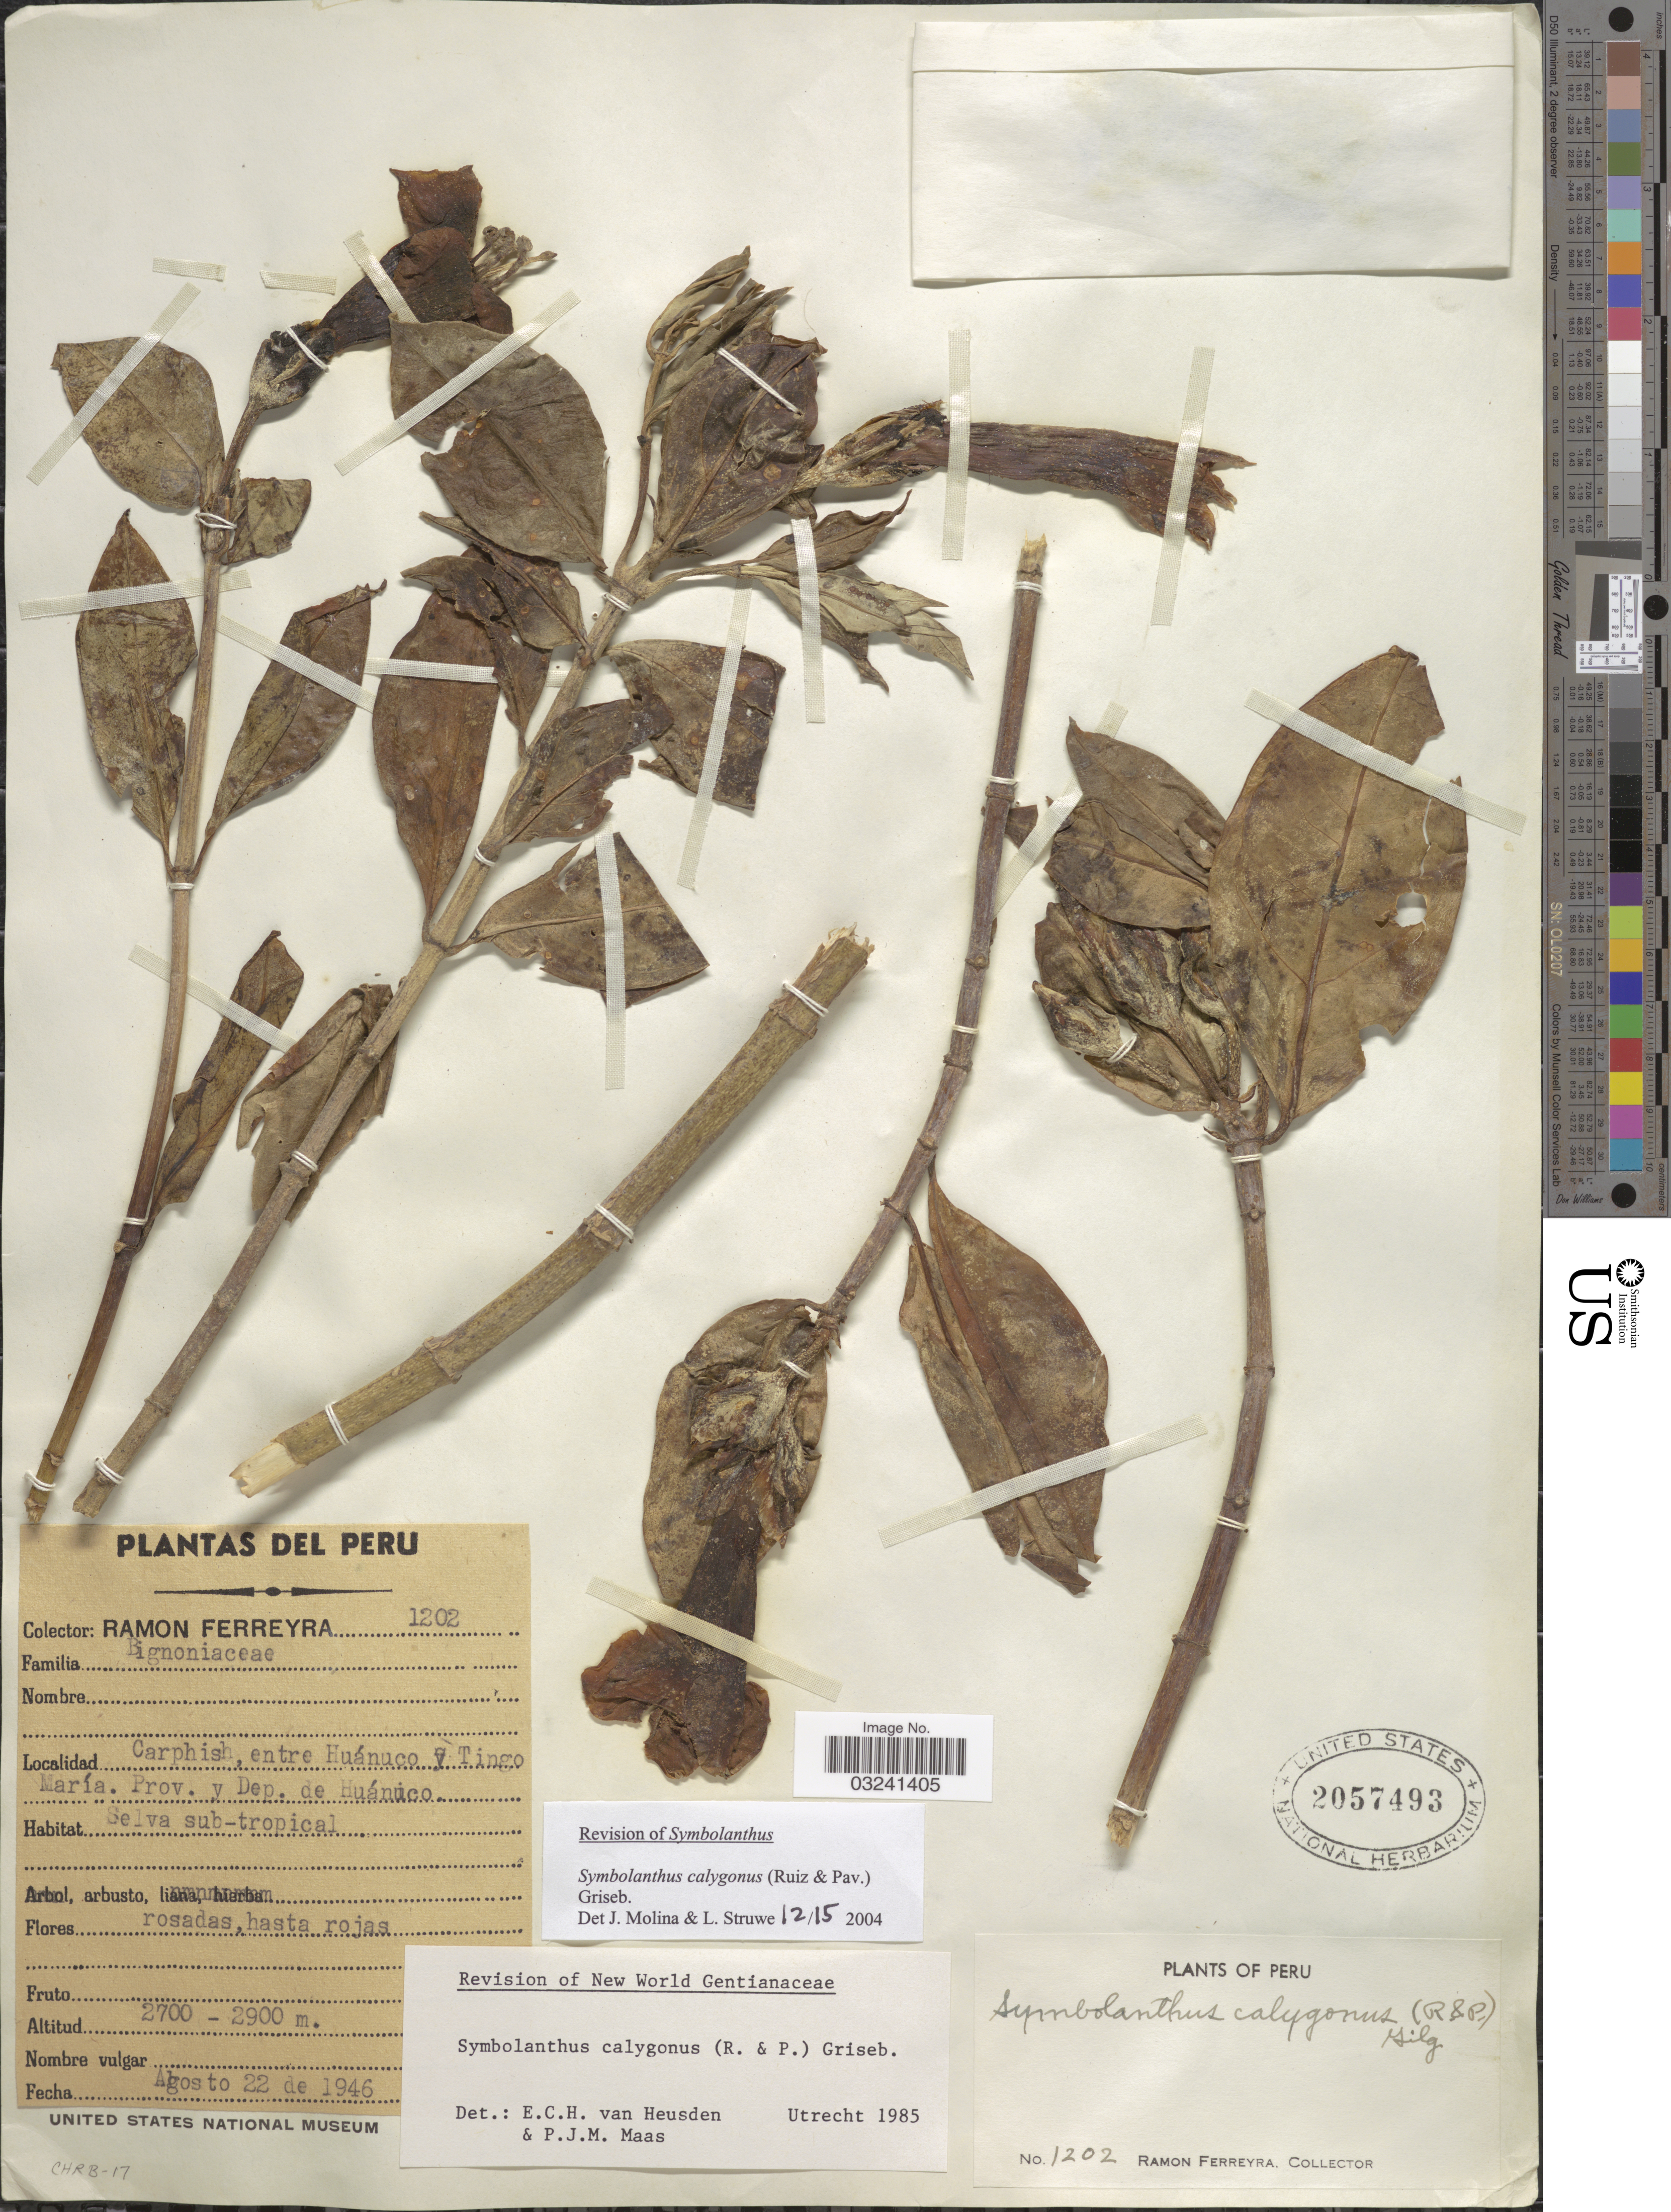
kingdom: Plantae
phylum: Tracheophyta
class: Magnoliopsida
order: Gentianales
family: Gentianaceae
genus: Symbolanthus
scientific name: Symbolanthus calygonus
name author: (Ruiz & Pav.) Griseb. ex Gilg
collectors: R. A. Ferreyra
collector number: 1202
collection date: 1946-08-22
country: Peru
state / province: Huánuco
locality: Carpish, entre Huánuco y Tingo María Prov. y Dep. de Huánuco.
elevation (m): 2700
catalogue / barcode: US 2057493